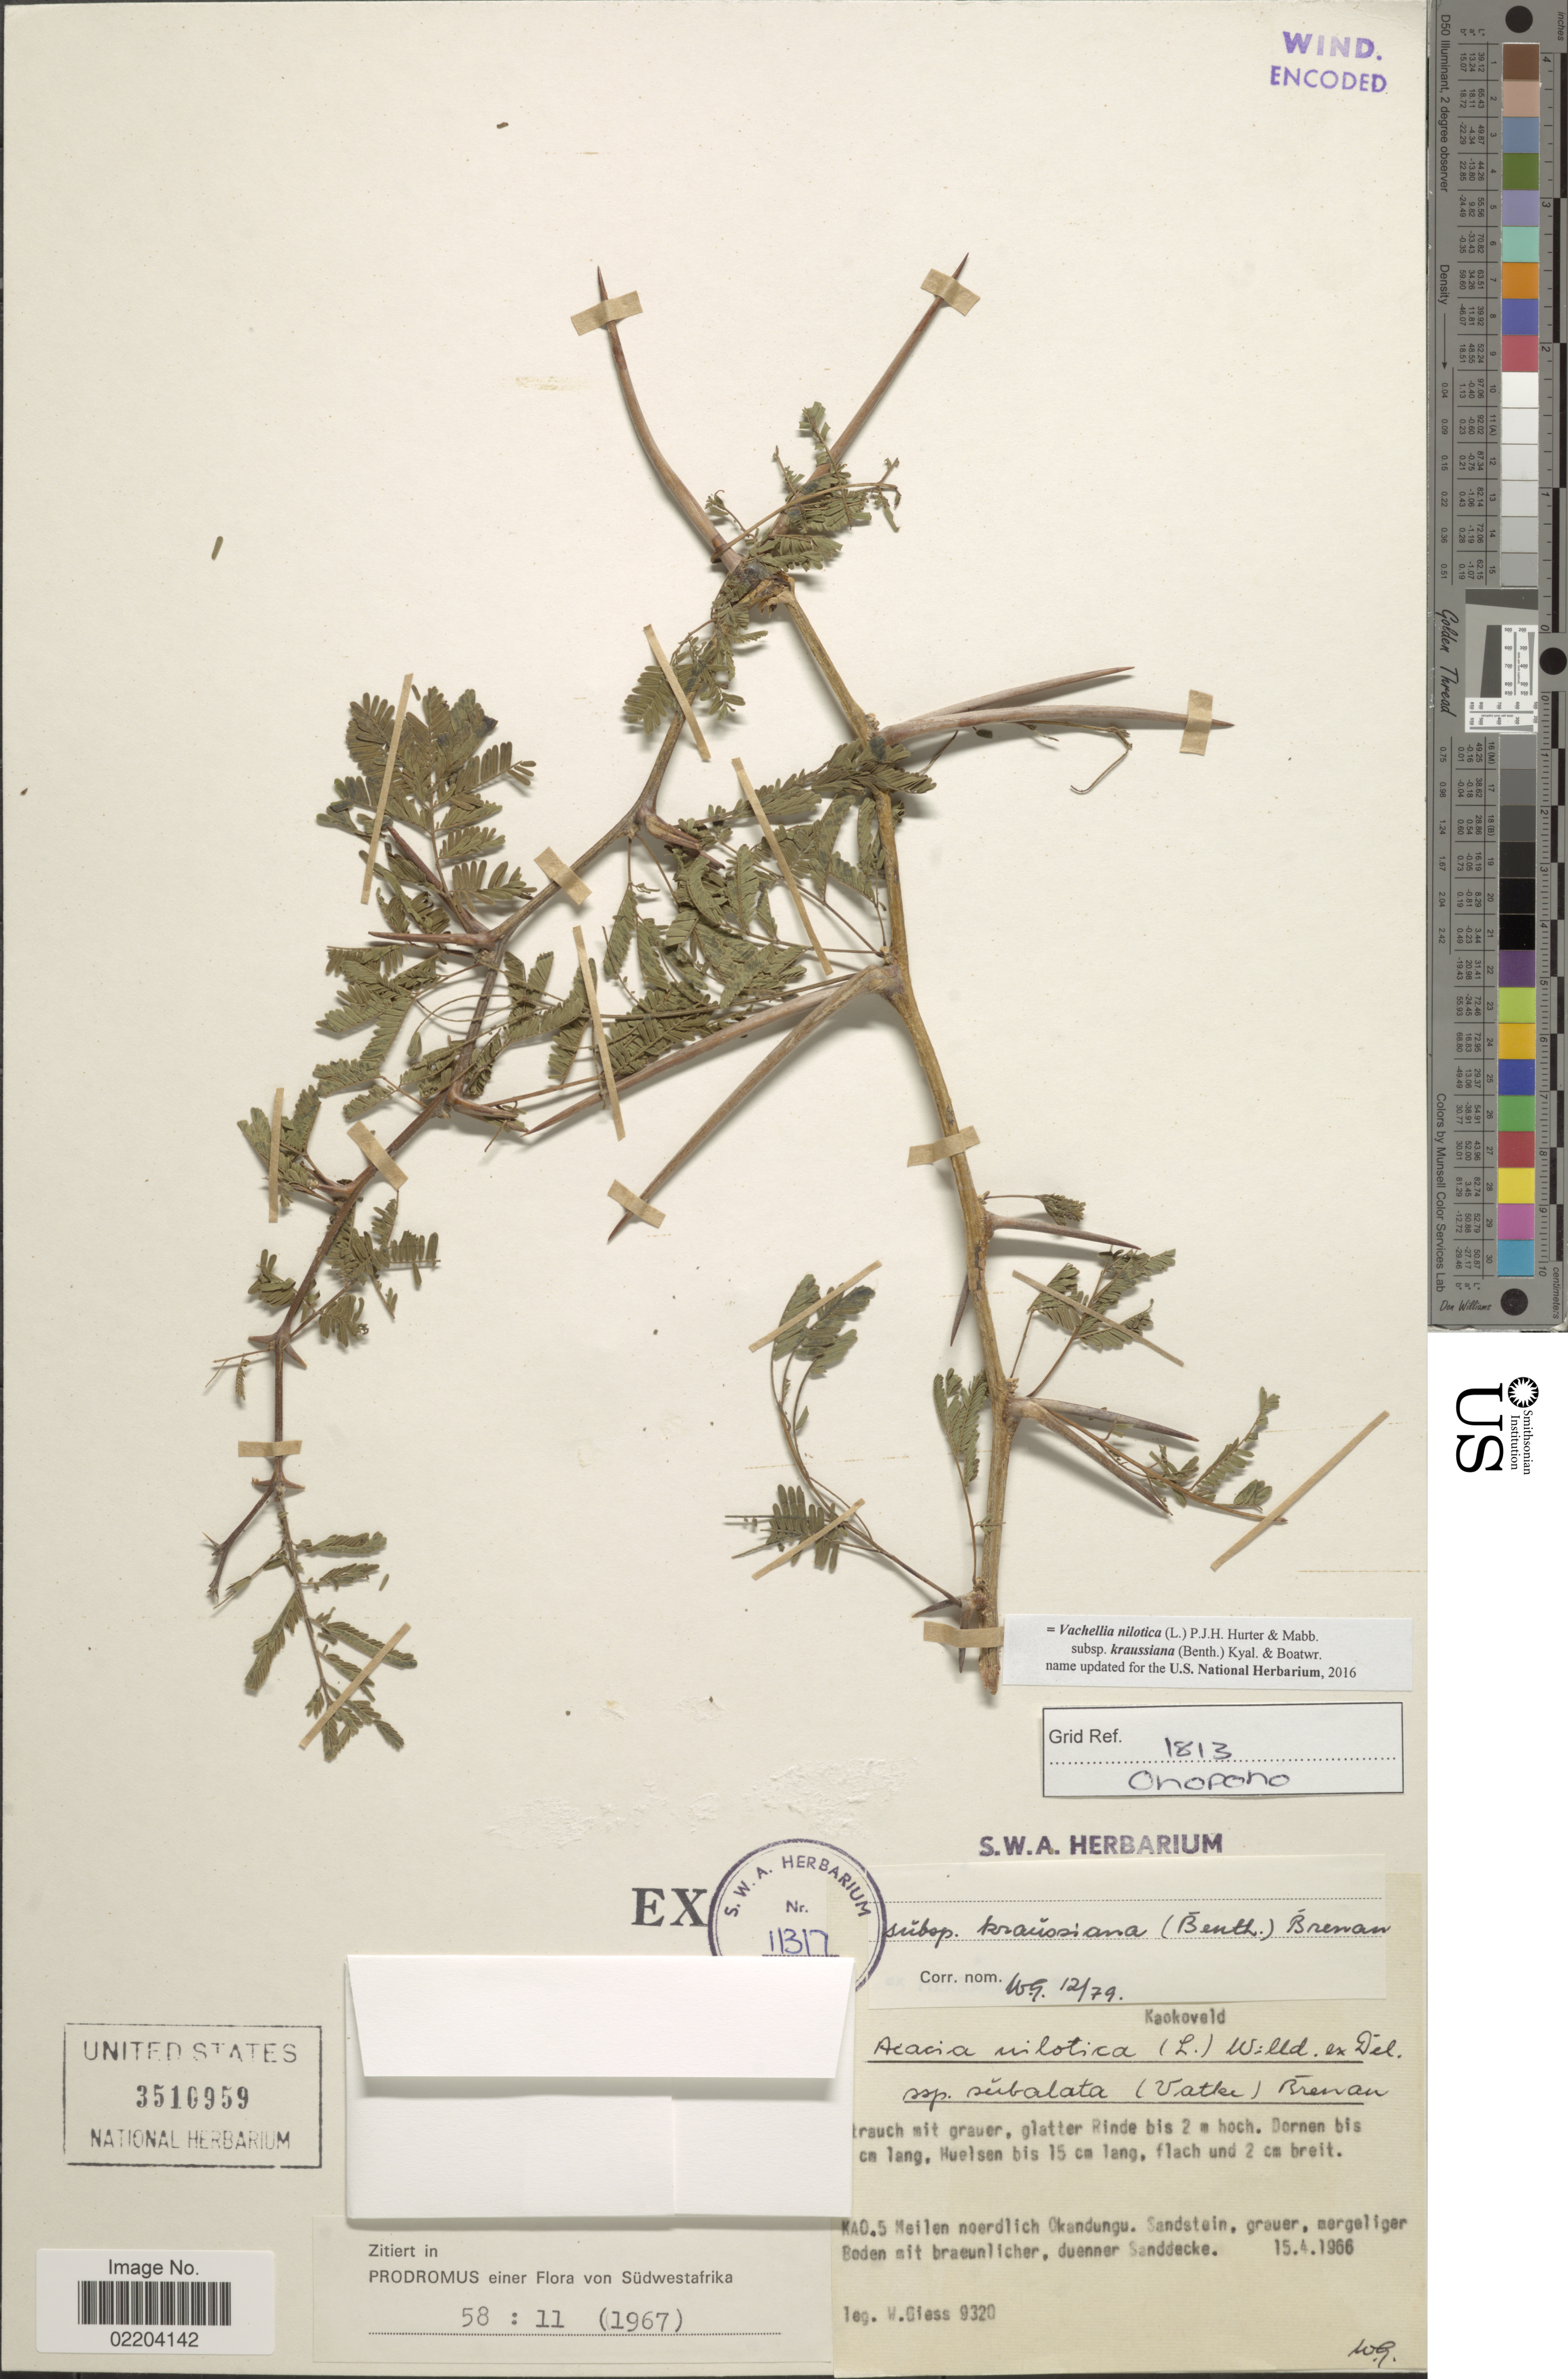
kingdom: Plantae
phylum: Tracheophyta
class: Magnoliopsida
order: Fabales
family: Fabaceae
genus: Vachellia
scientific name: Vachellia nilotica subsp. kraussiana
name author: (Benth.) Kyal. & Boatwr.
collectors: W. Giess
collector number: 9320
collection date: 1966-04-15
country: Namibia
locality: KAO. 5 Meilen nordlich Okandungu.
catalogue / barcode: US 3510959